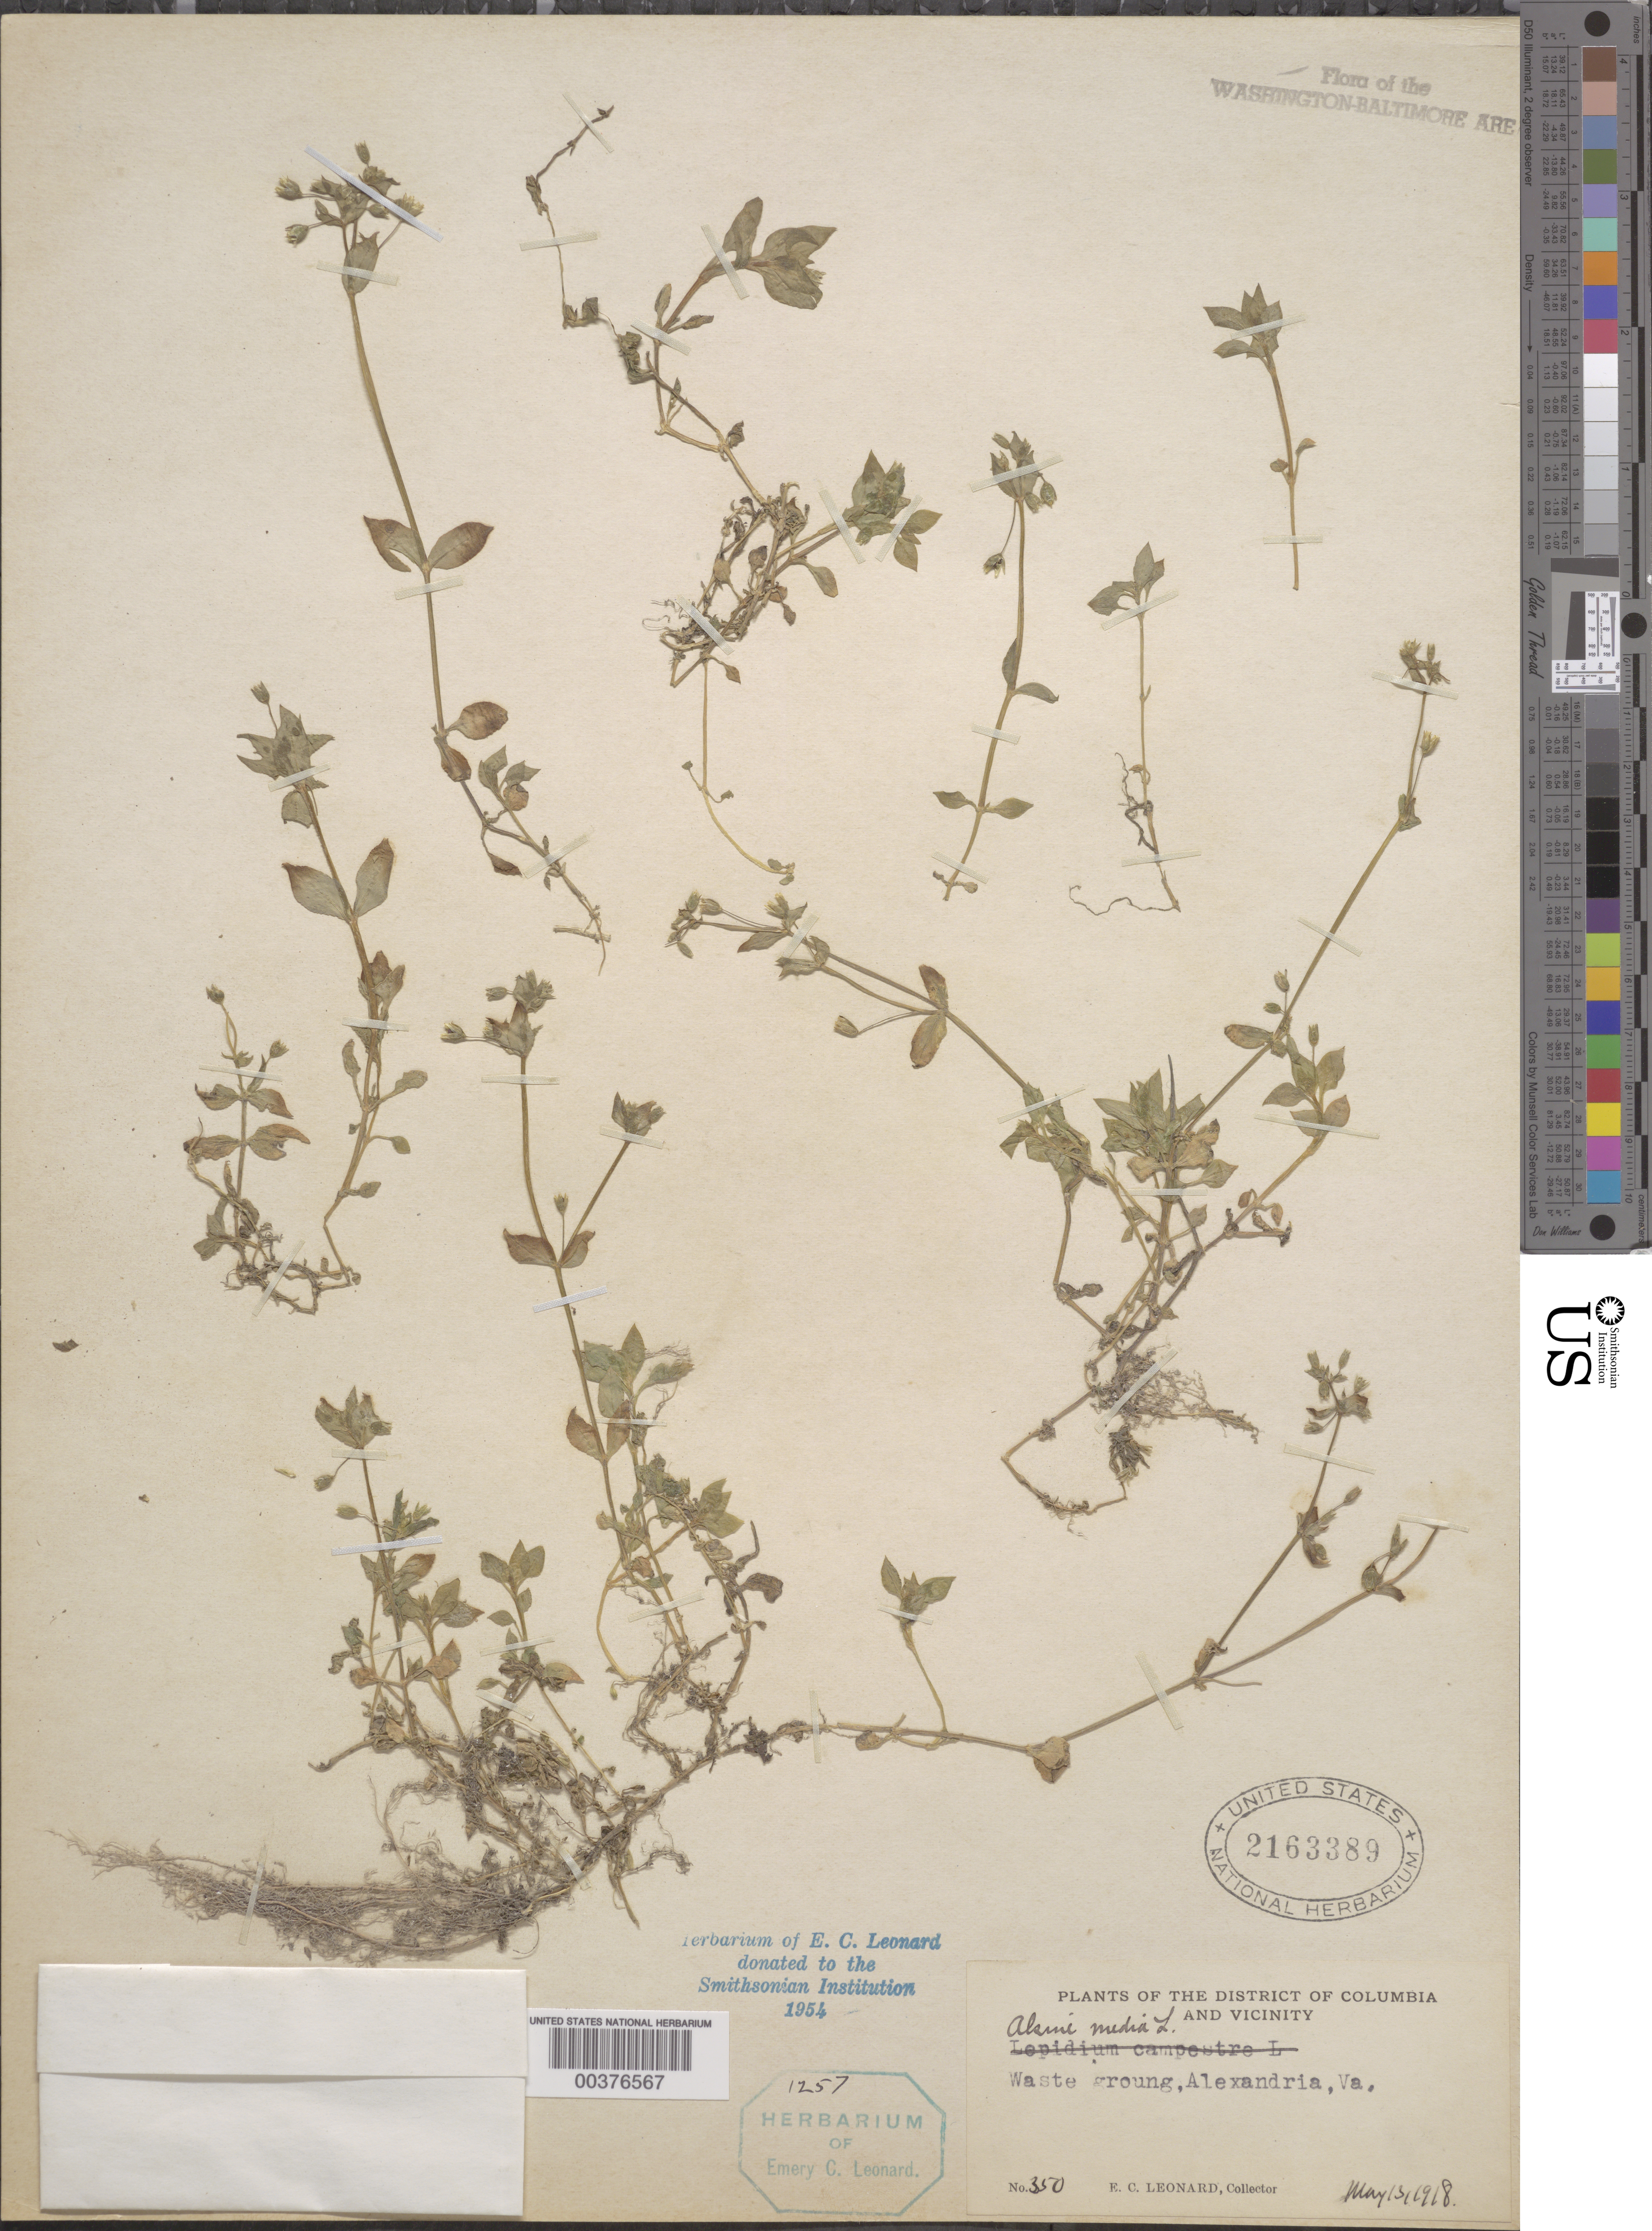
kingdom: Plantae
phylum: Tracheophyta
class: Magnoliopsida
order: Caryophyllales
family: Caryophyllaceae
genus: Stellaria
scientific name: Stellaria media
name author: (L.) Vill.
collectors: E. C. Leonard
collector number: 350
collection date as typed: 13 May 1918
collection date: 1918-05-13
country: United States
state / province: Virginia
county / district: City of Alexandria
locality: Alexandria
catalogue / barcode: US 2163389